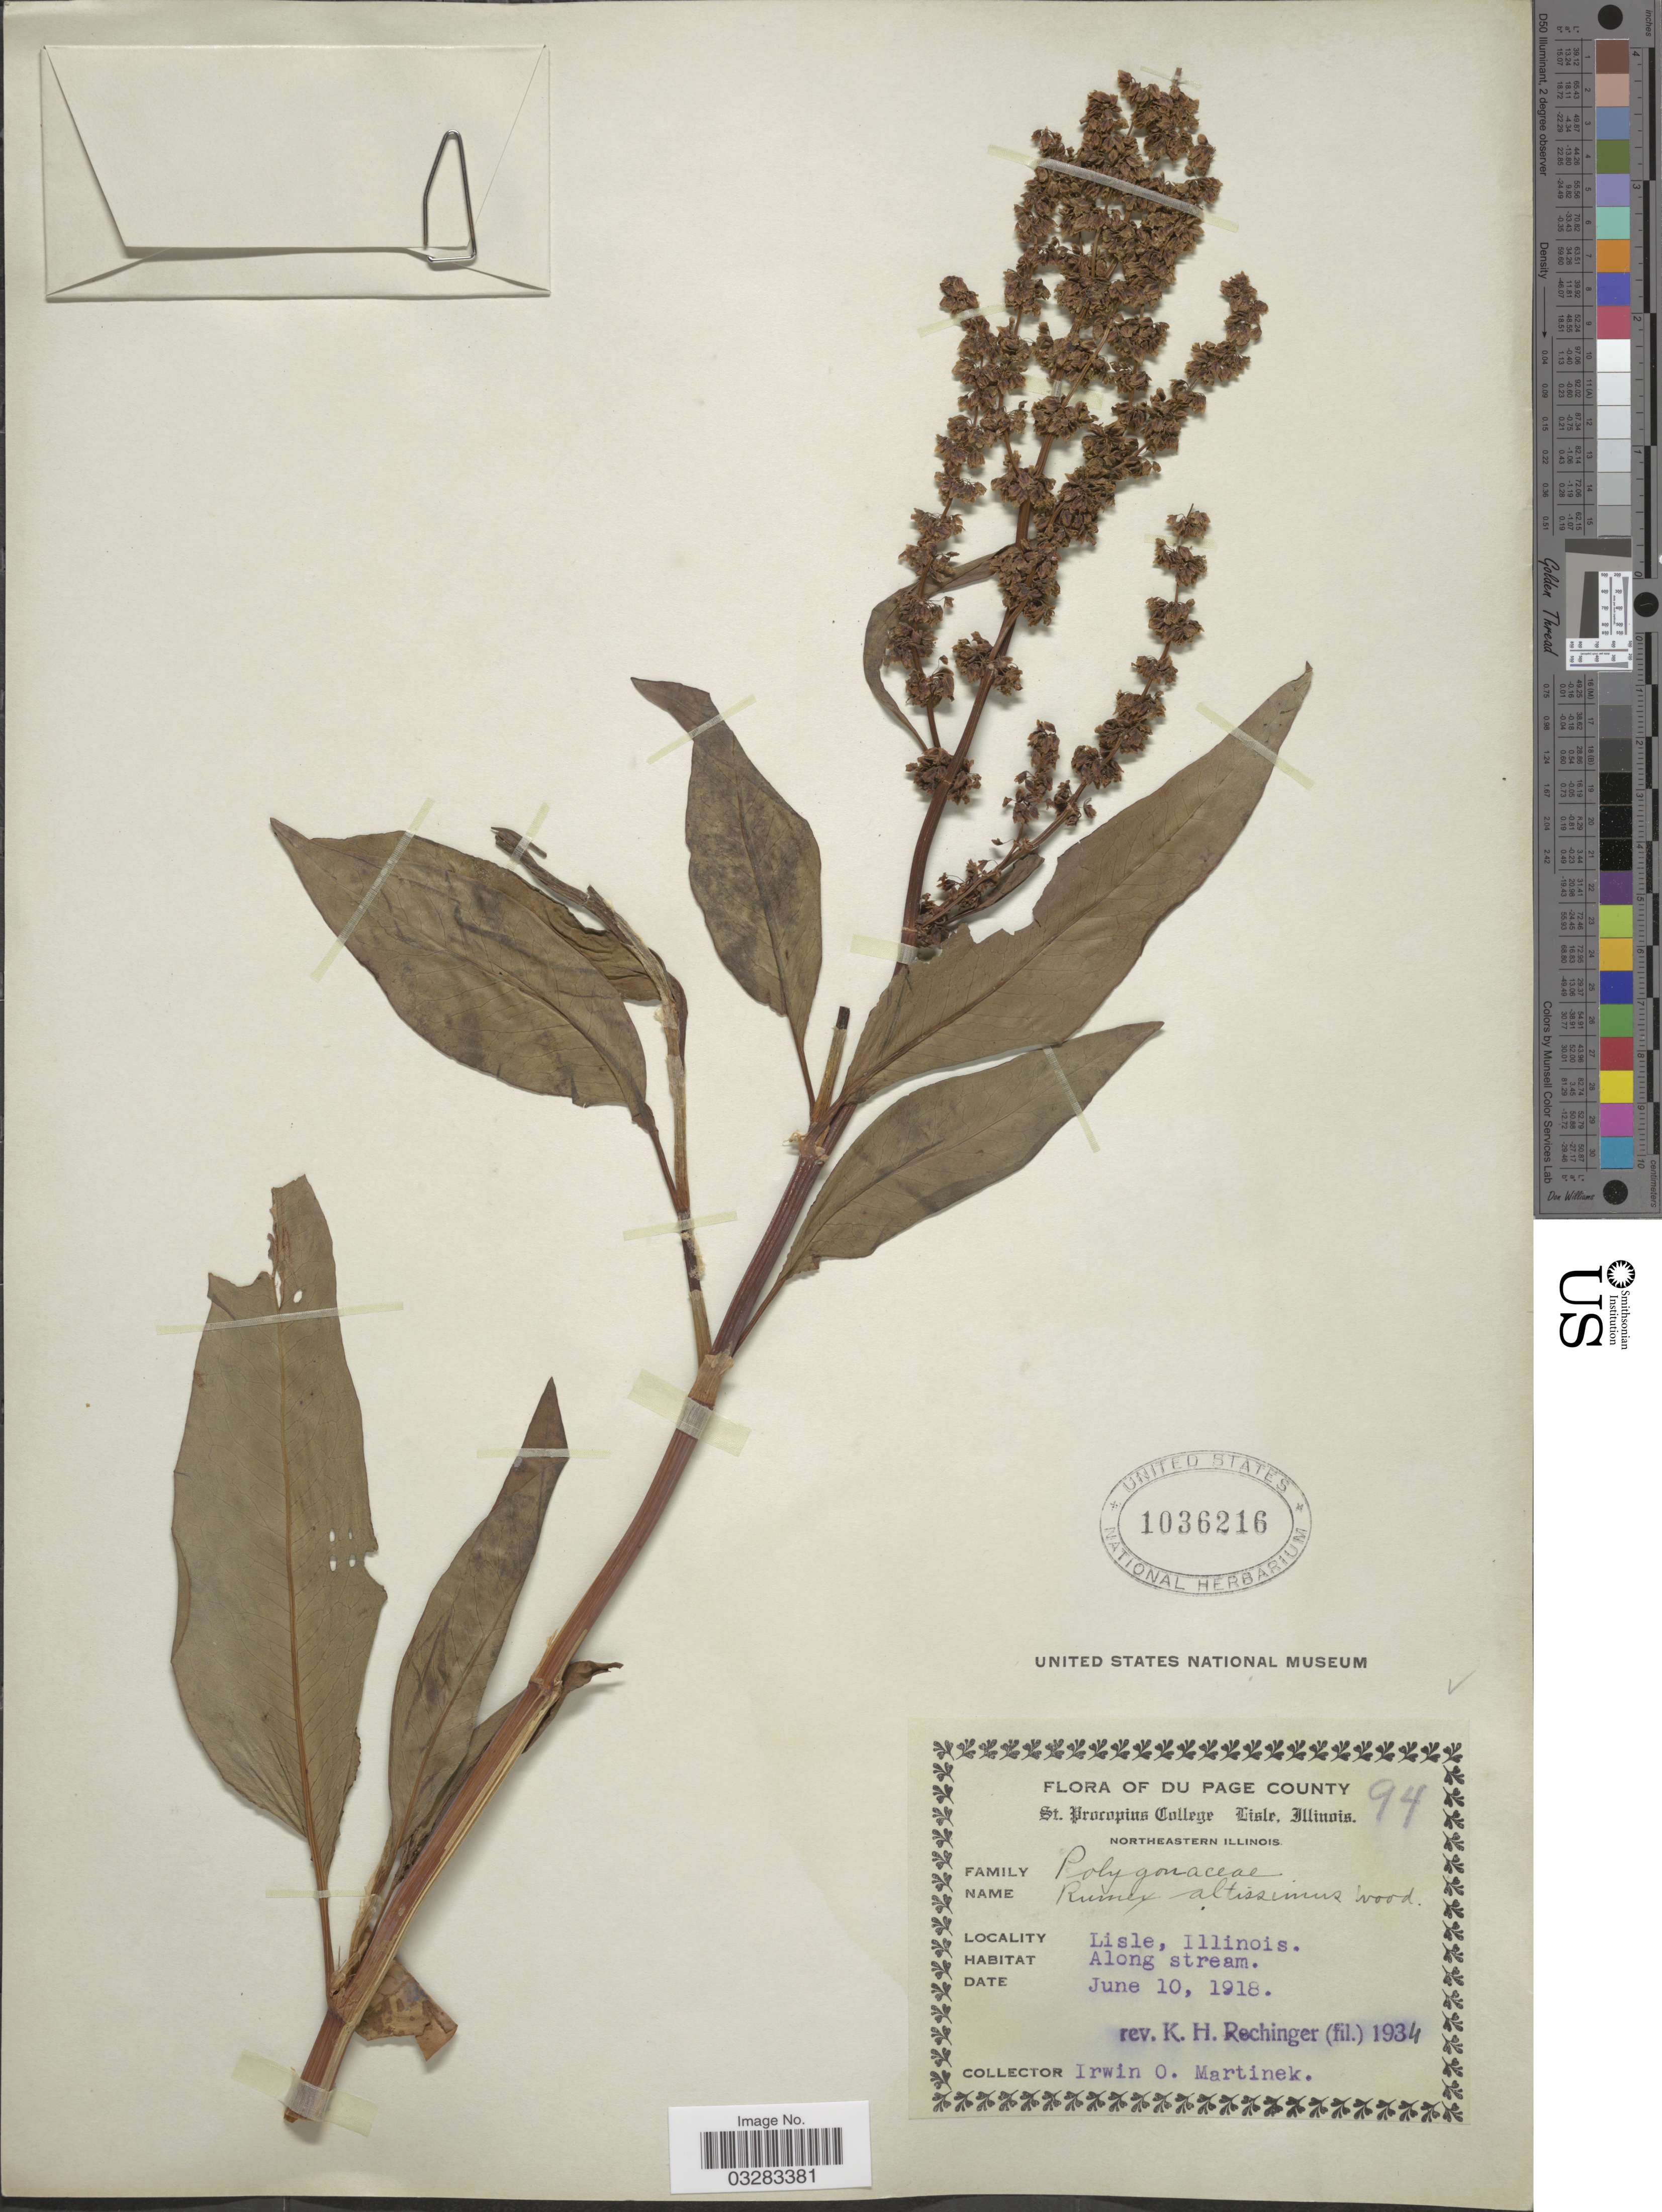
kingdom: Plantae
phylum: Tracheophyta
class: Magnoliopsida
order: Caryophyllales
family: Polygonaceae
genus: Rumex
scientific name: Rumex altissimus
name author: Alph. Wood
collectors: I. Martinek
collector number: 94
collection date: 1918-06-10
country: United States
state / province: Illinois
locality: Du Page County. St. Brocopius College. [unsure placement] Distr. Illinois. [unsure placement] Northeastern Illinois. Lisle.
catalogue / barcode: US 1036216